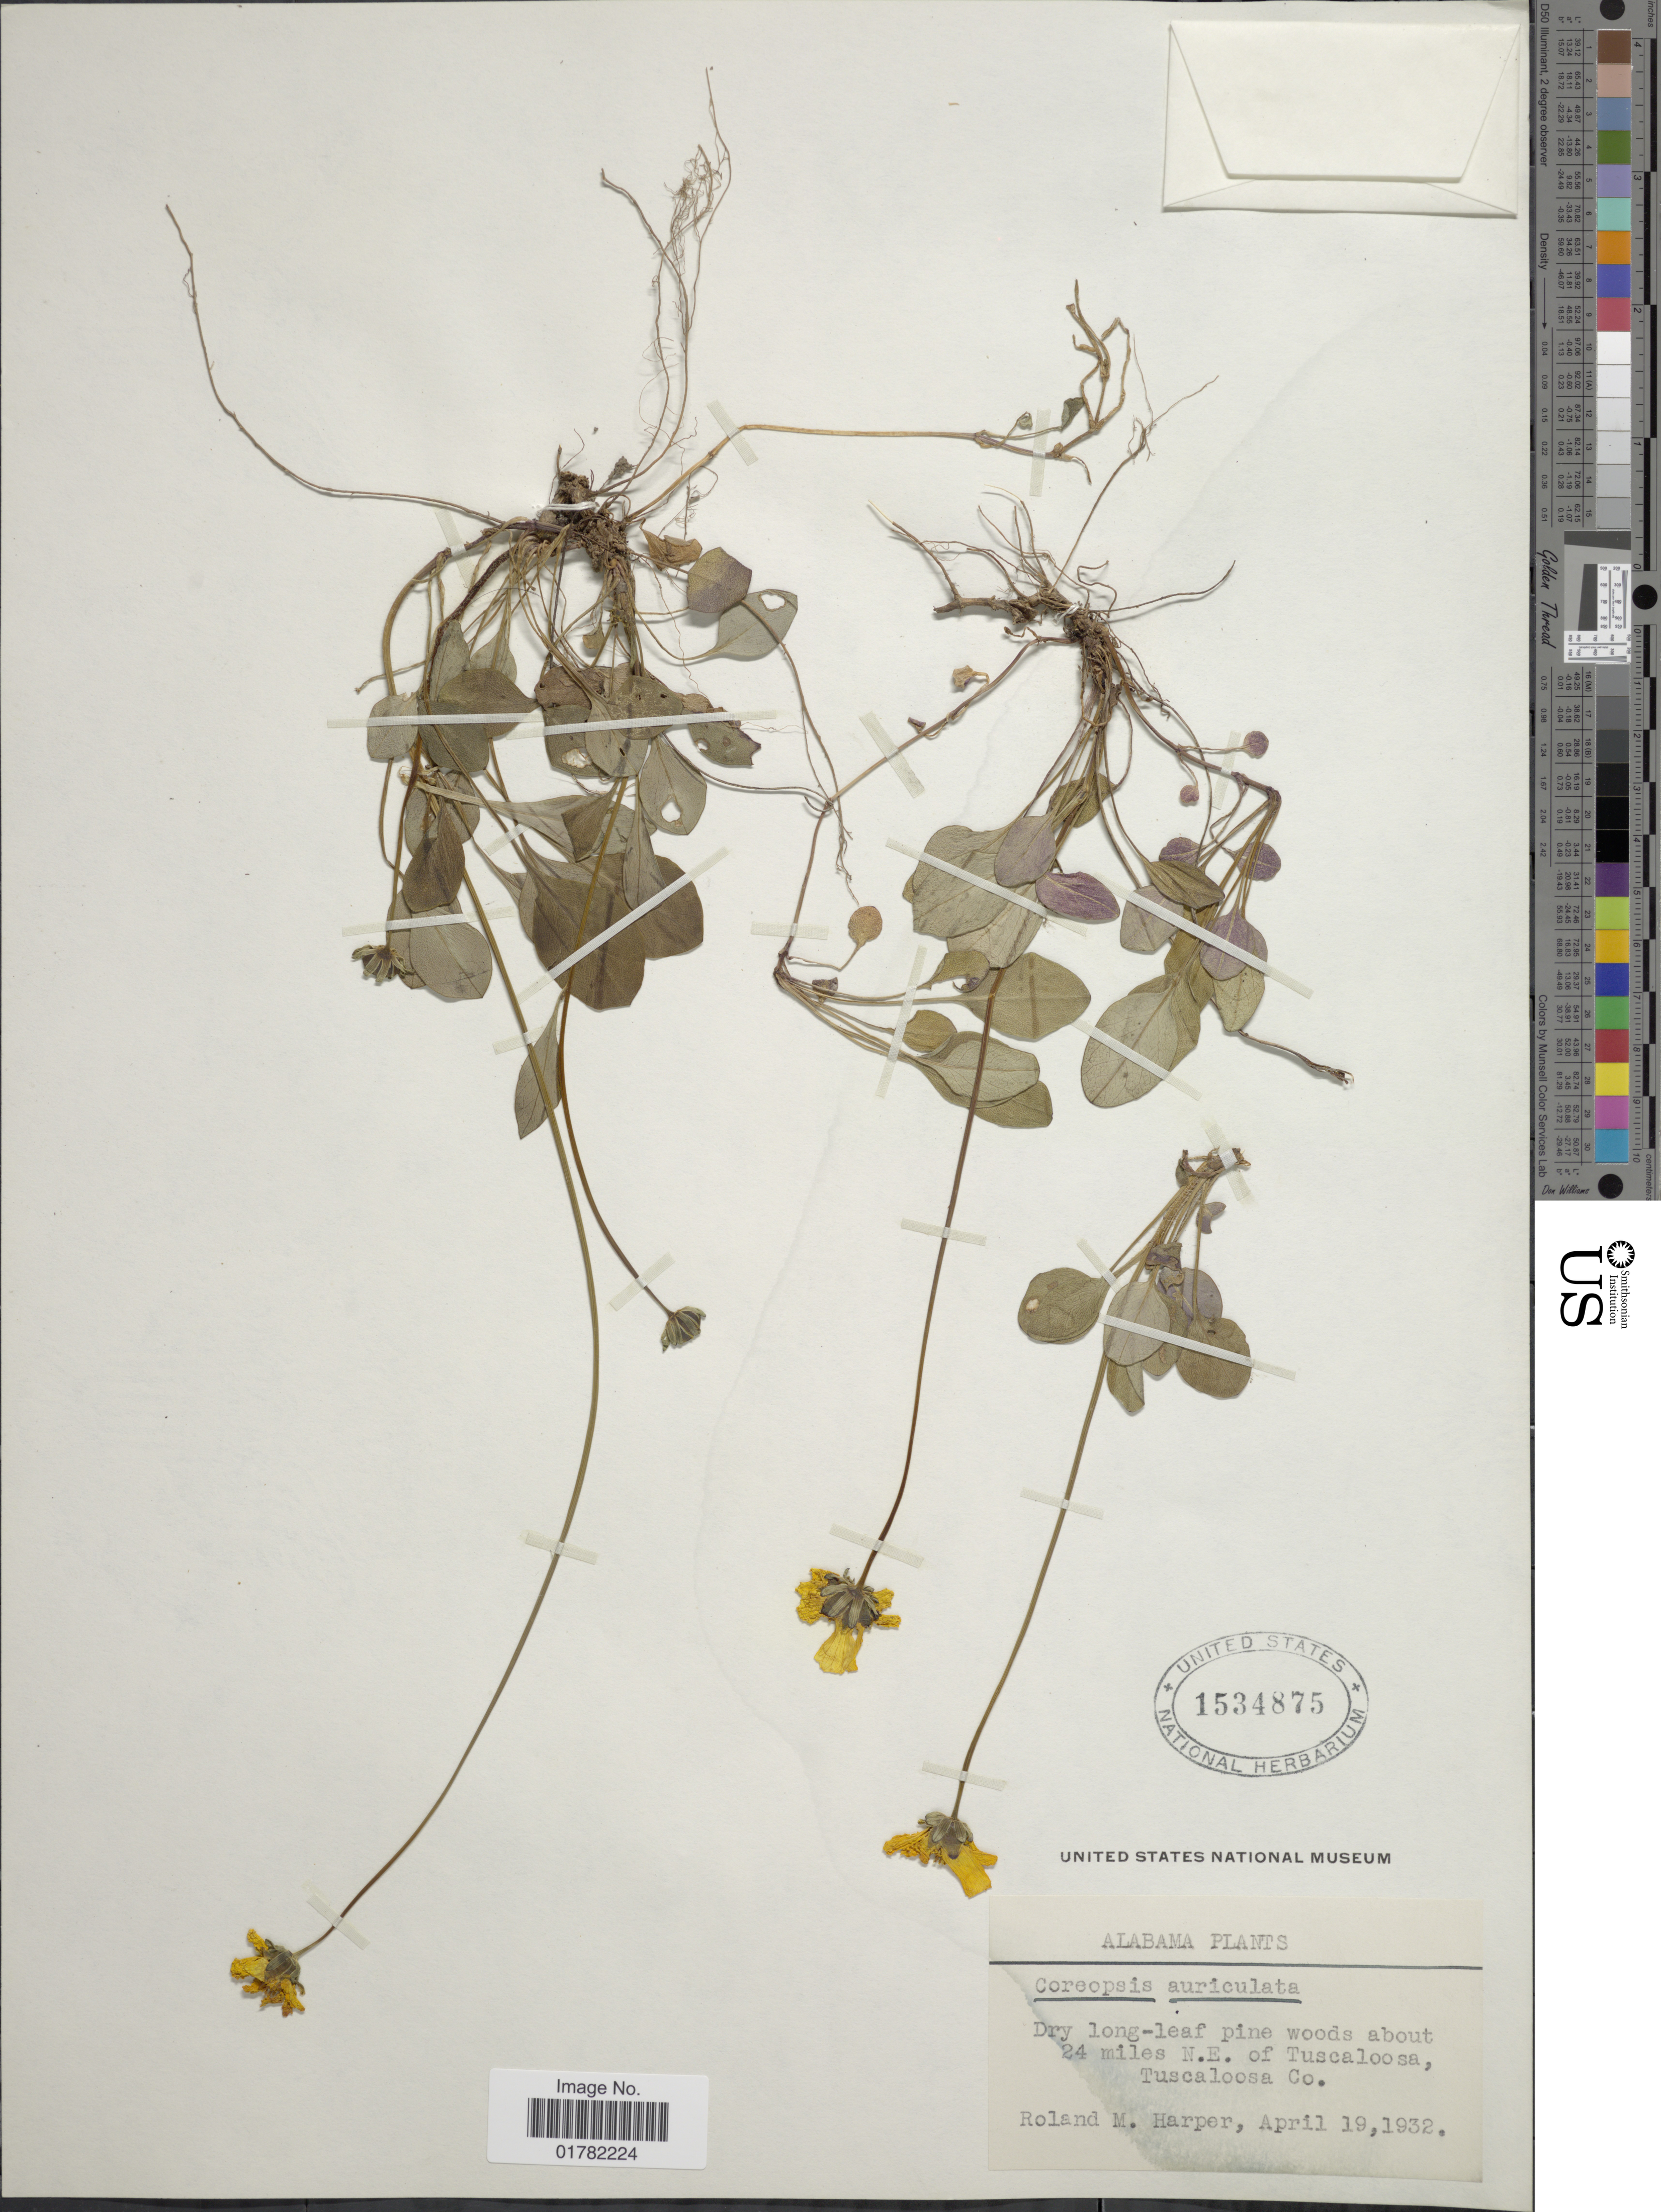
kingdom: Plantae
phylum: Tracheophyta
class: Magnoliopsida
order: Asterales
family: Asteraceae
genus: Coreopsis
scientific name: Coreopsis auriculata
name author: L.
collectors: R. M. Harper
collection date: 1932-04-19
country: United States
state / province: Alabama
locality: Dry long-leaf pine woods about 24 miles N.E. of Tuscaloosa, Tuscaloosa Co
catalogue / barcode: US 1534875